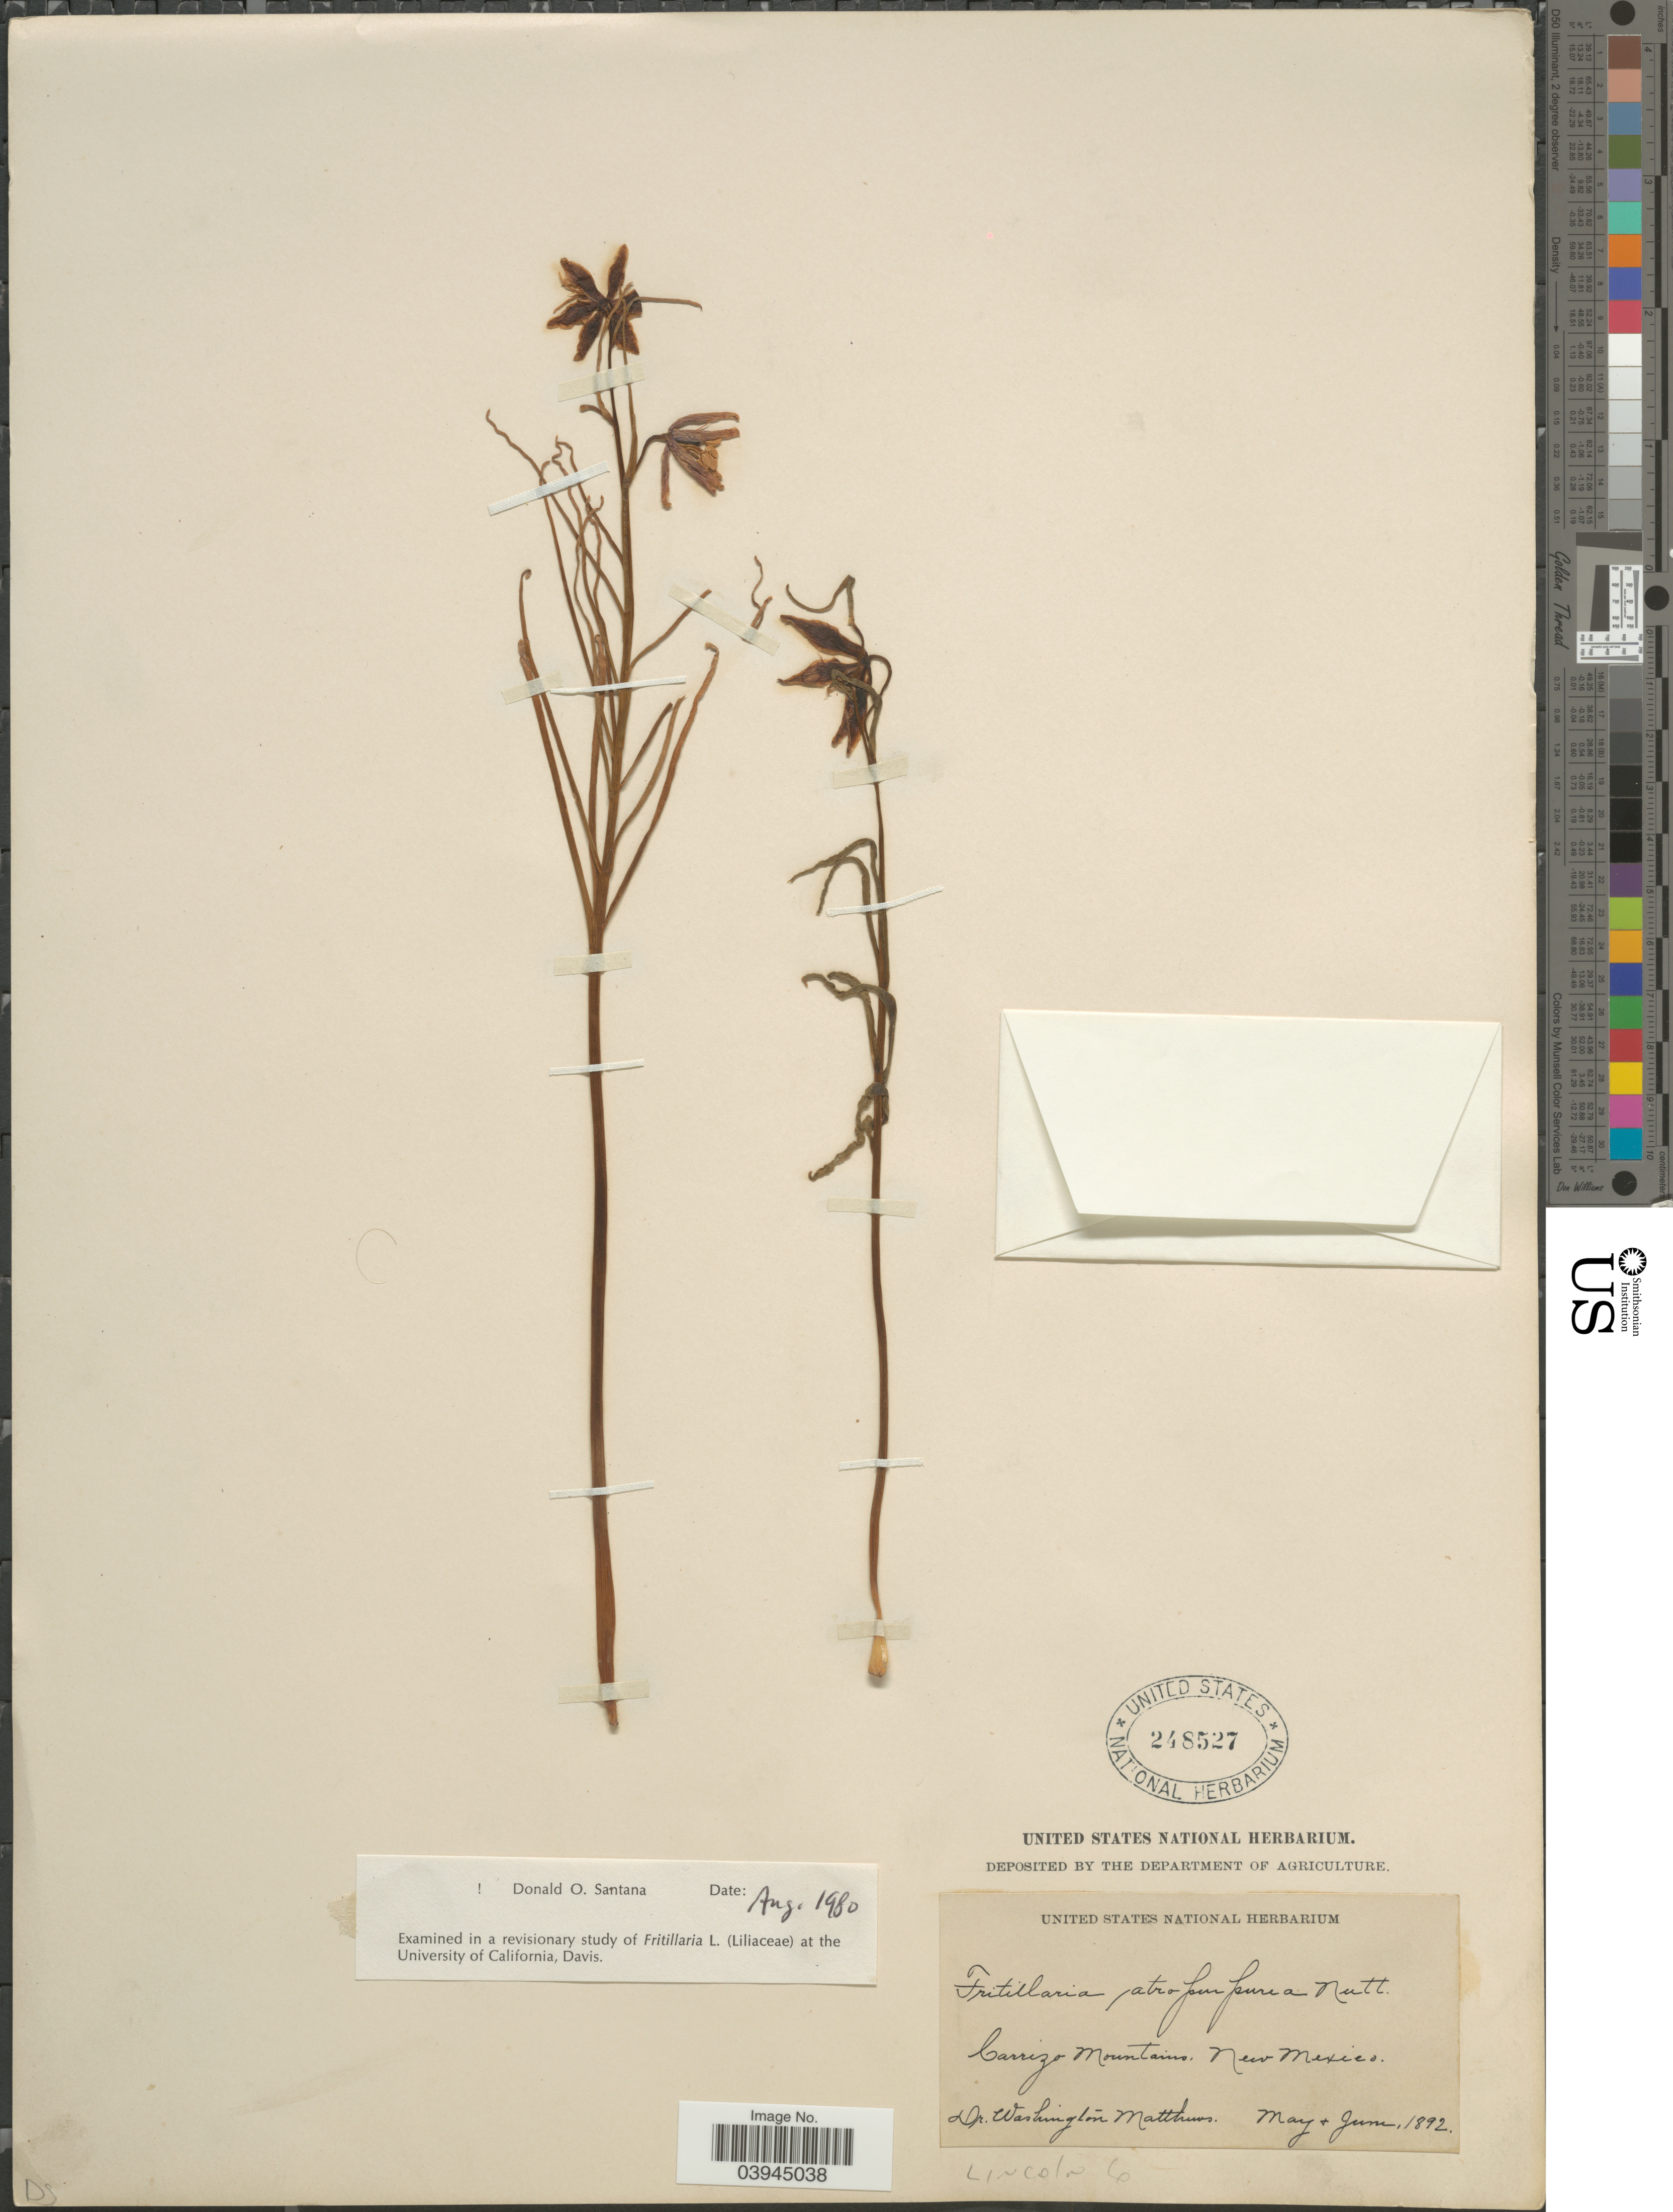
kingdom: Plantae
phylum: Tracheophyta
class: Liliopsida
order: Liliales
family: Liliaceae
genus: Fritillaria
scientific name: Fritillaria atropurpurea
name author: Nutt.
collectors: W. Matthews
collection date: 1892-05/1892-06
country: United States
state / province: New Mexico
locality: Carrizo Mountains. Lincoln Co.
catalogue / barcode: US 248527